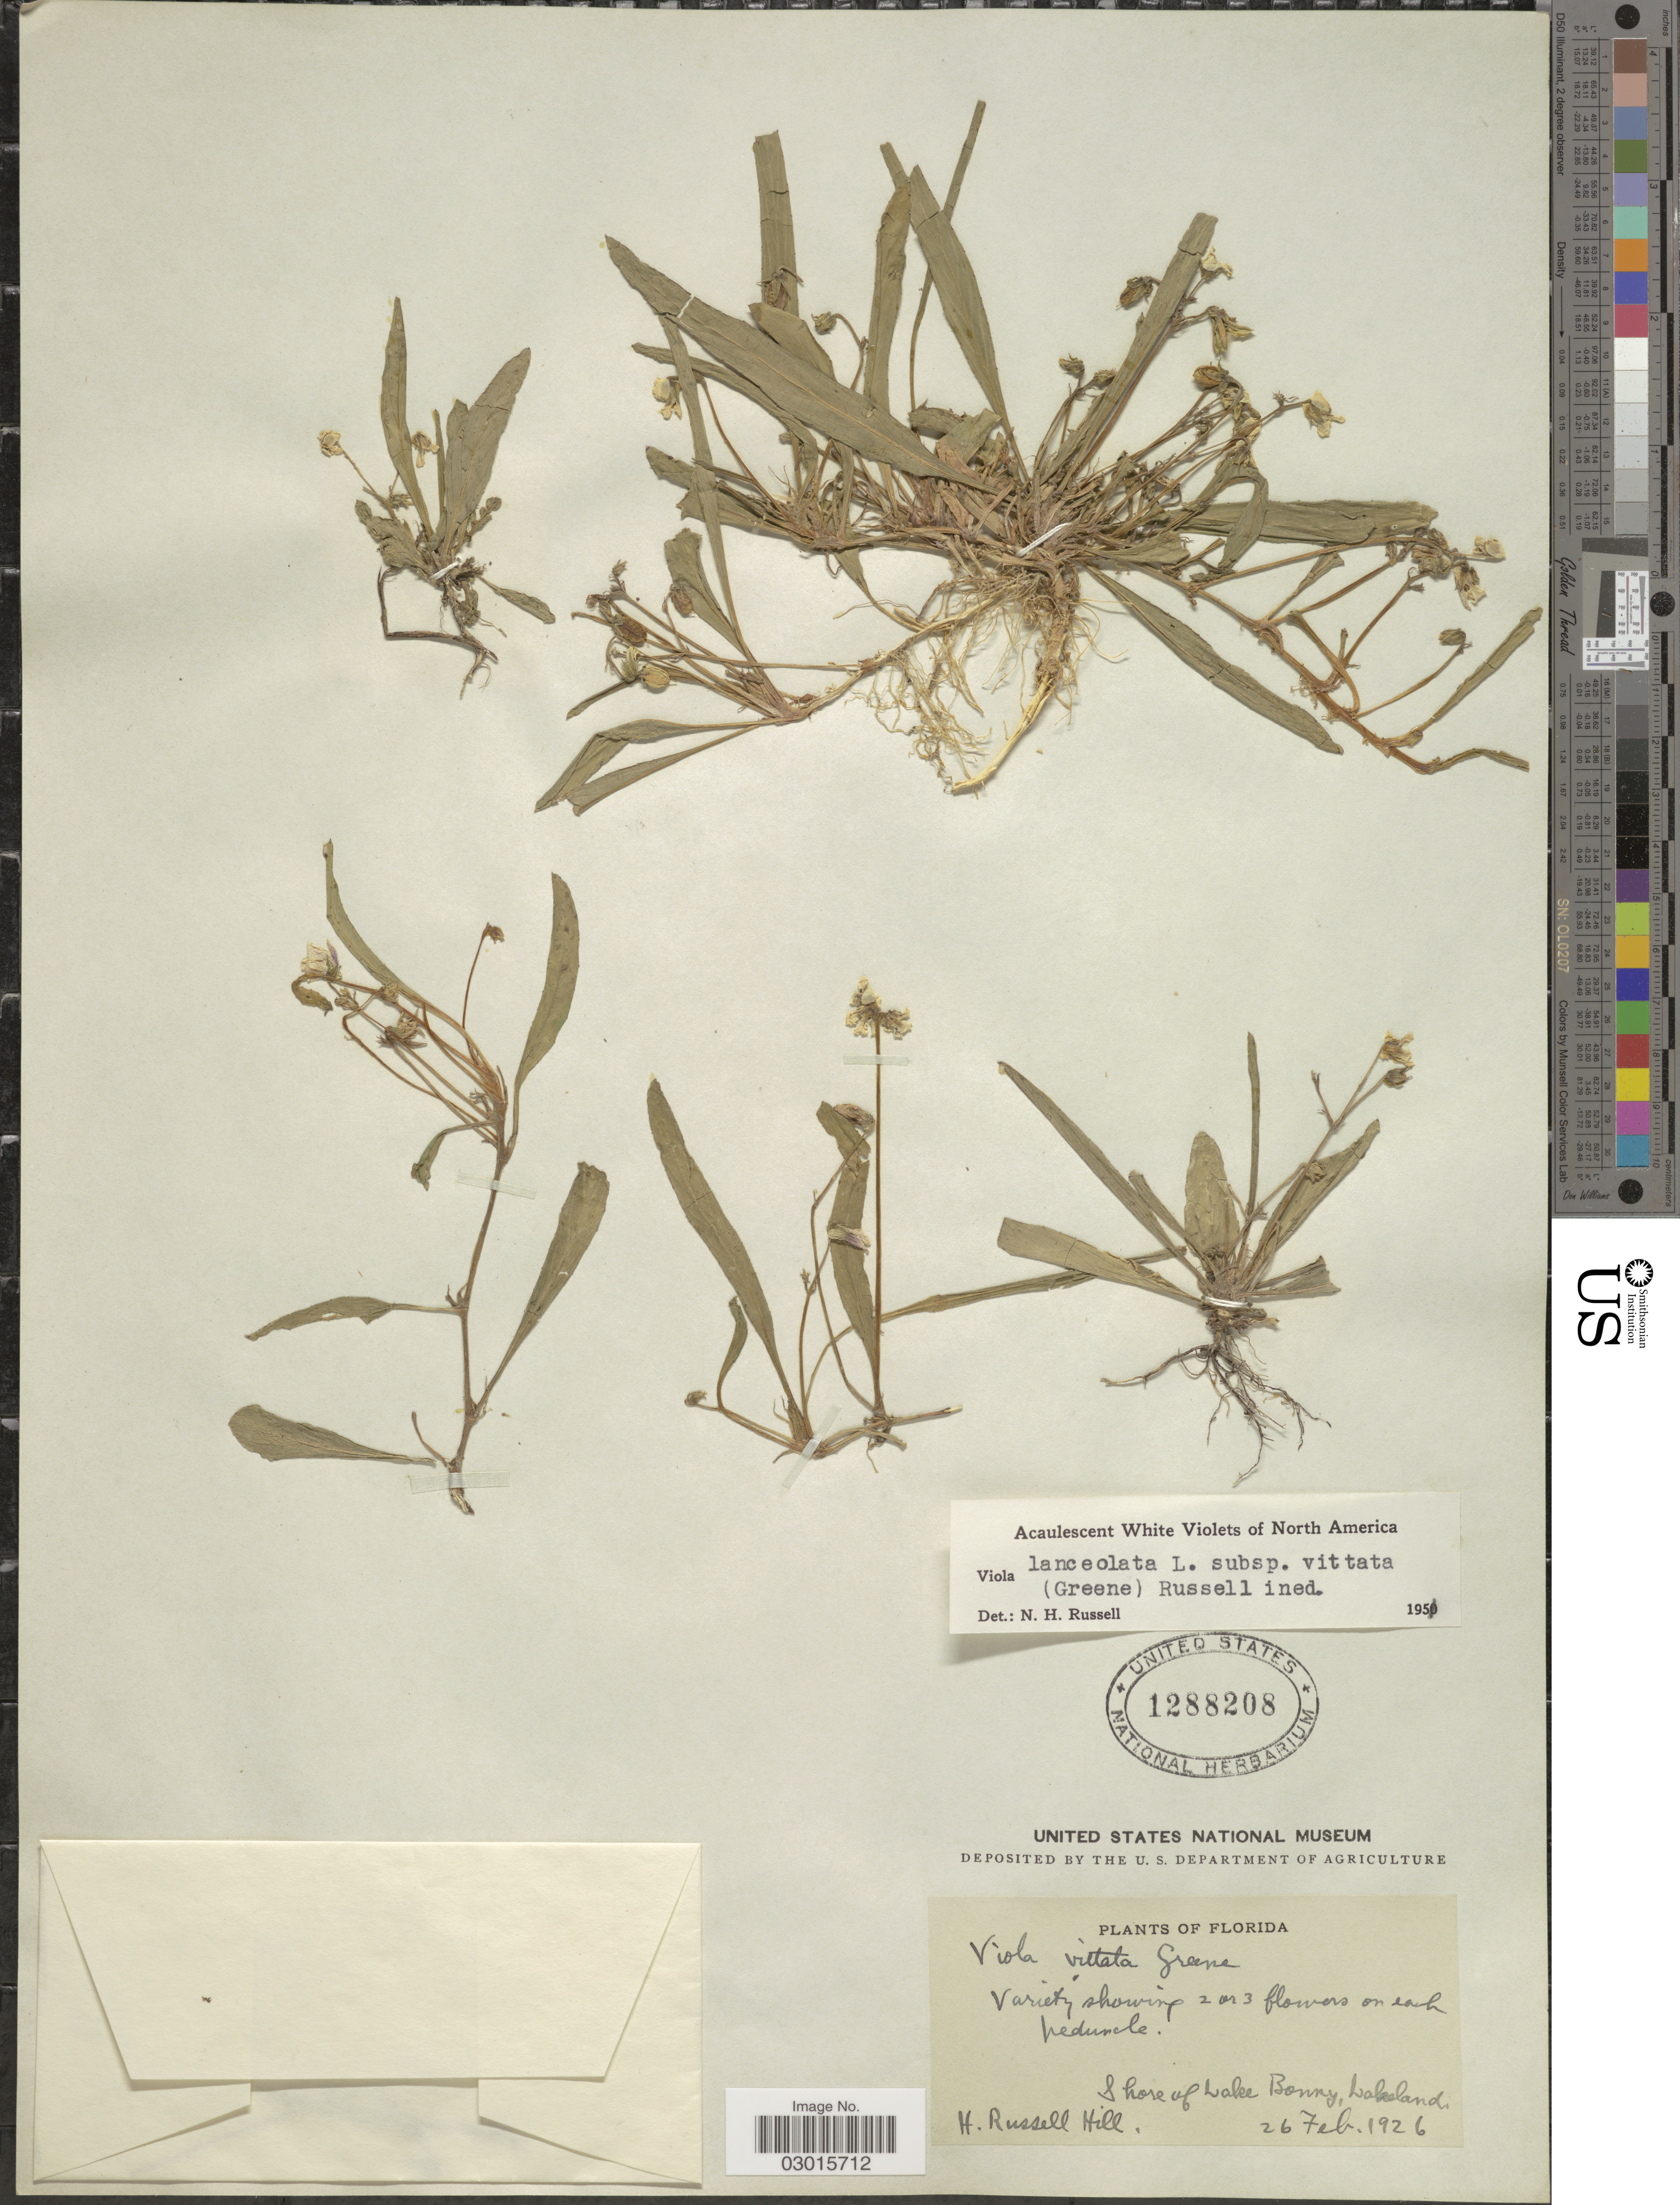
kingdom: Plantae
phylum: Tracheophyta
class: Magnoliopsida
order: Malpighiales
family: Violaceae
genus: Viola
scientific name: Viola lanceolata subsp. vittata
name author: (Greene) N. H. Russell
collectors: H. Hill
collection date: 1926-02-26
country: United States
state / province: Florida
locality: Shore of Lake Bonny, Lakeland.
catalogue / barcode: US 1288208